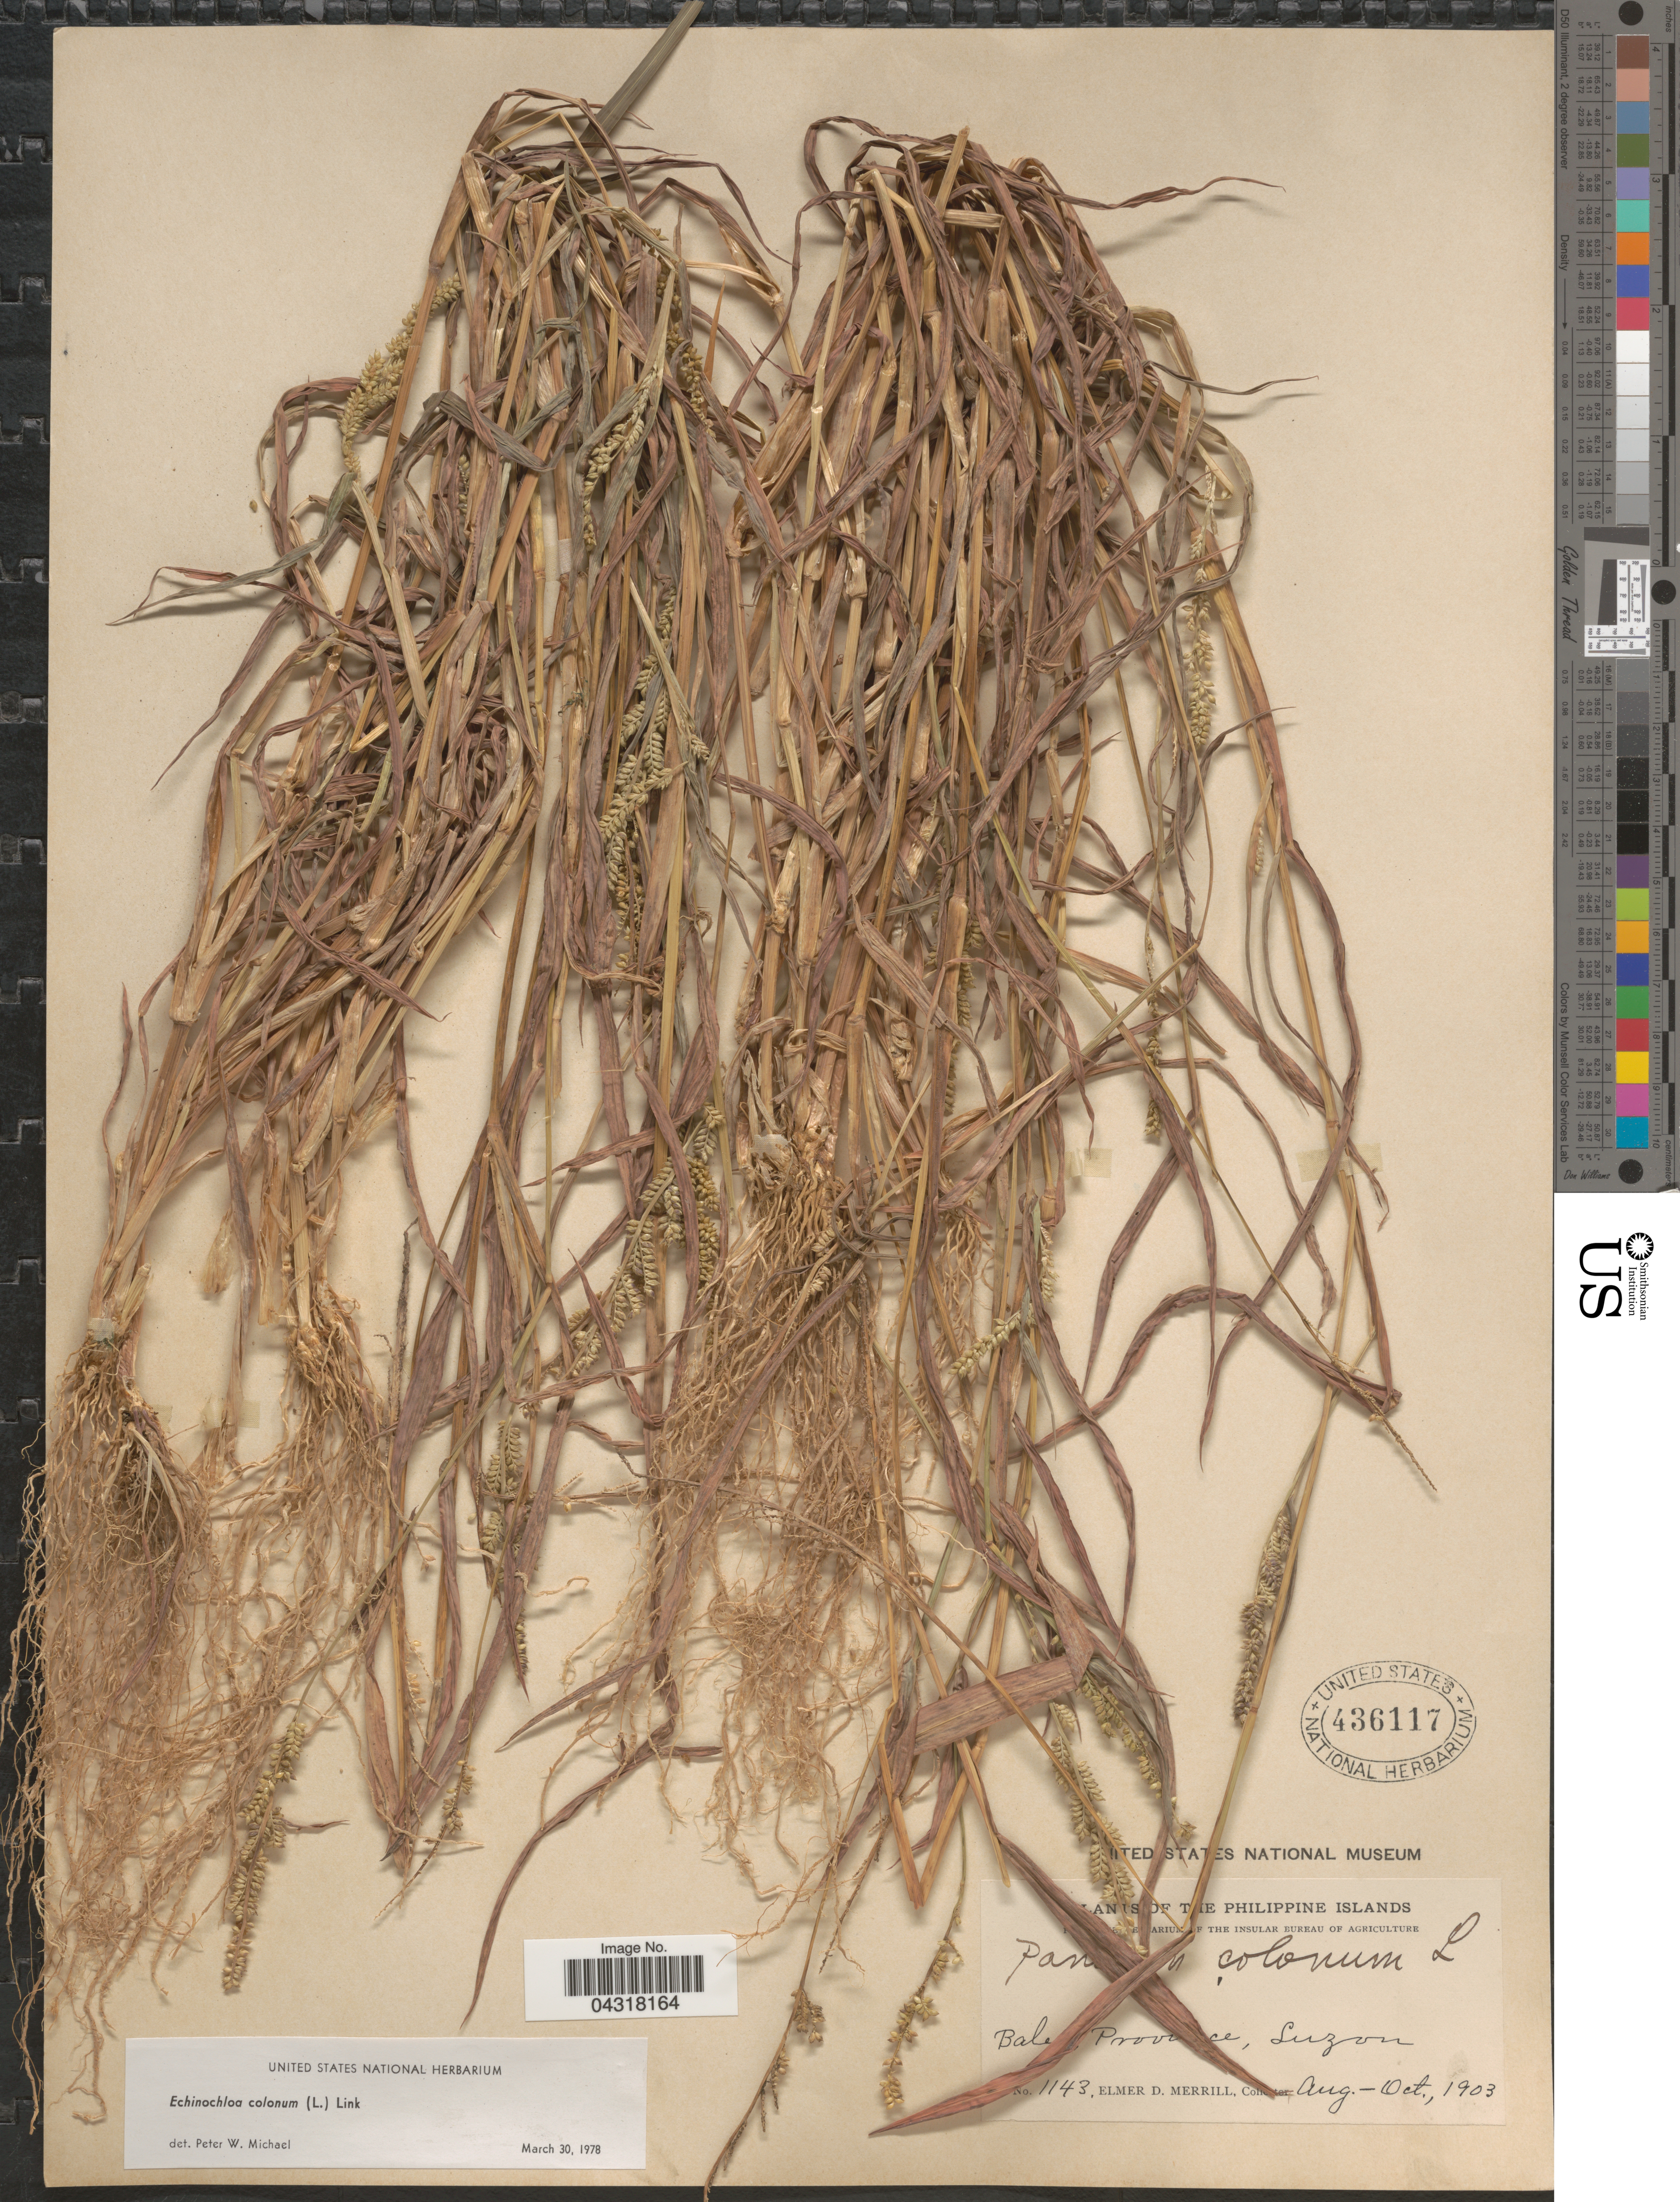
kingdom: Plantae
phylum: Tracheophyta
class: Liliopsida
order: Poales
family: Poaceae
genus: Echinochloa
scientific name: Echinochloa colona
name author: (L.) Link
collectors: E. D. Merrill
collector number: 1143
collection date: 1903-08/1903-10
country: Philippines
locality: Bal [illegible text] Province, Luzon.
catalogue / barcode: US 436117